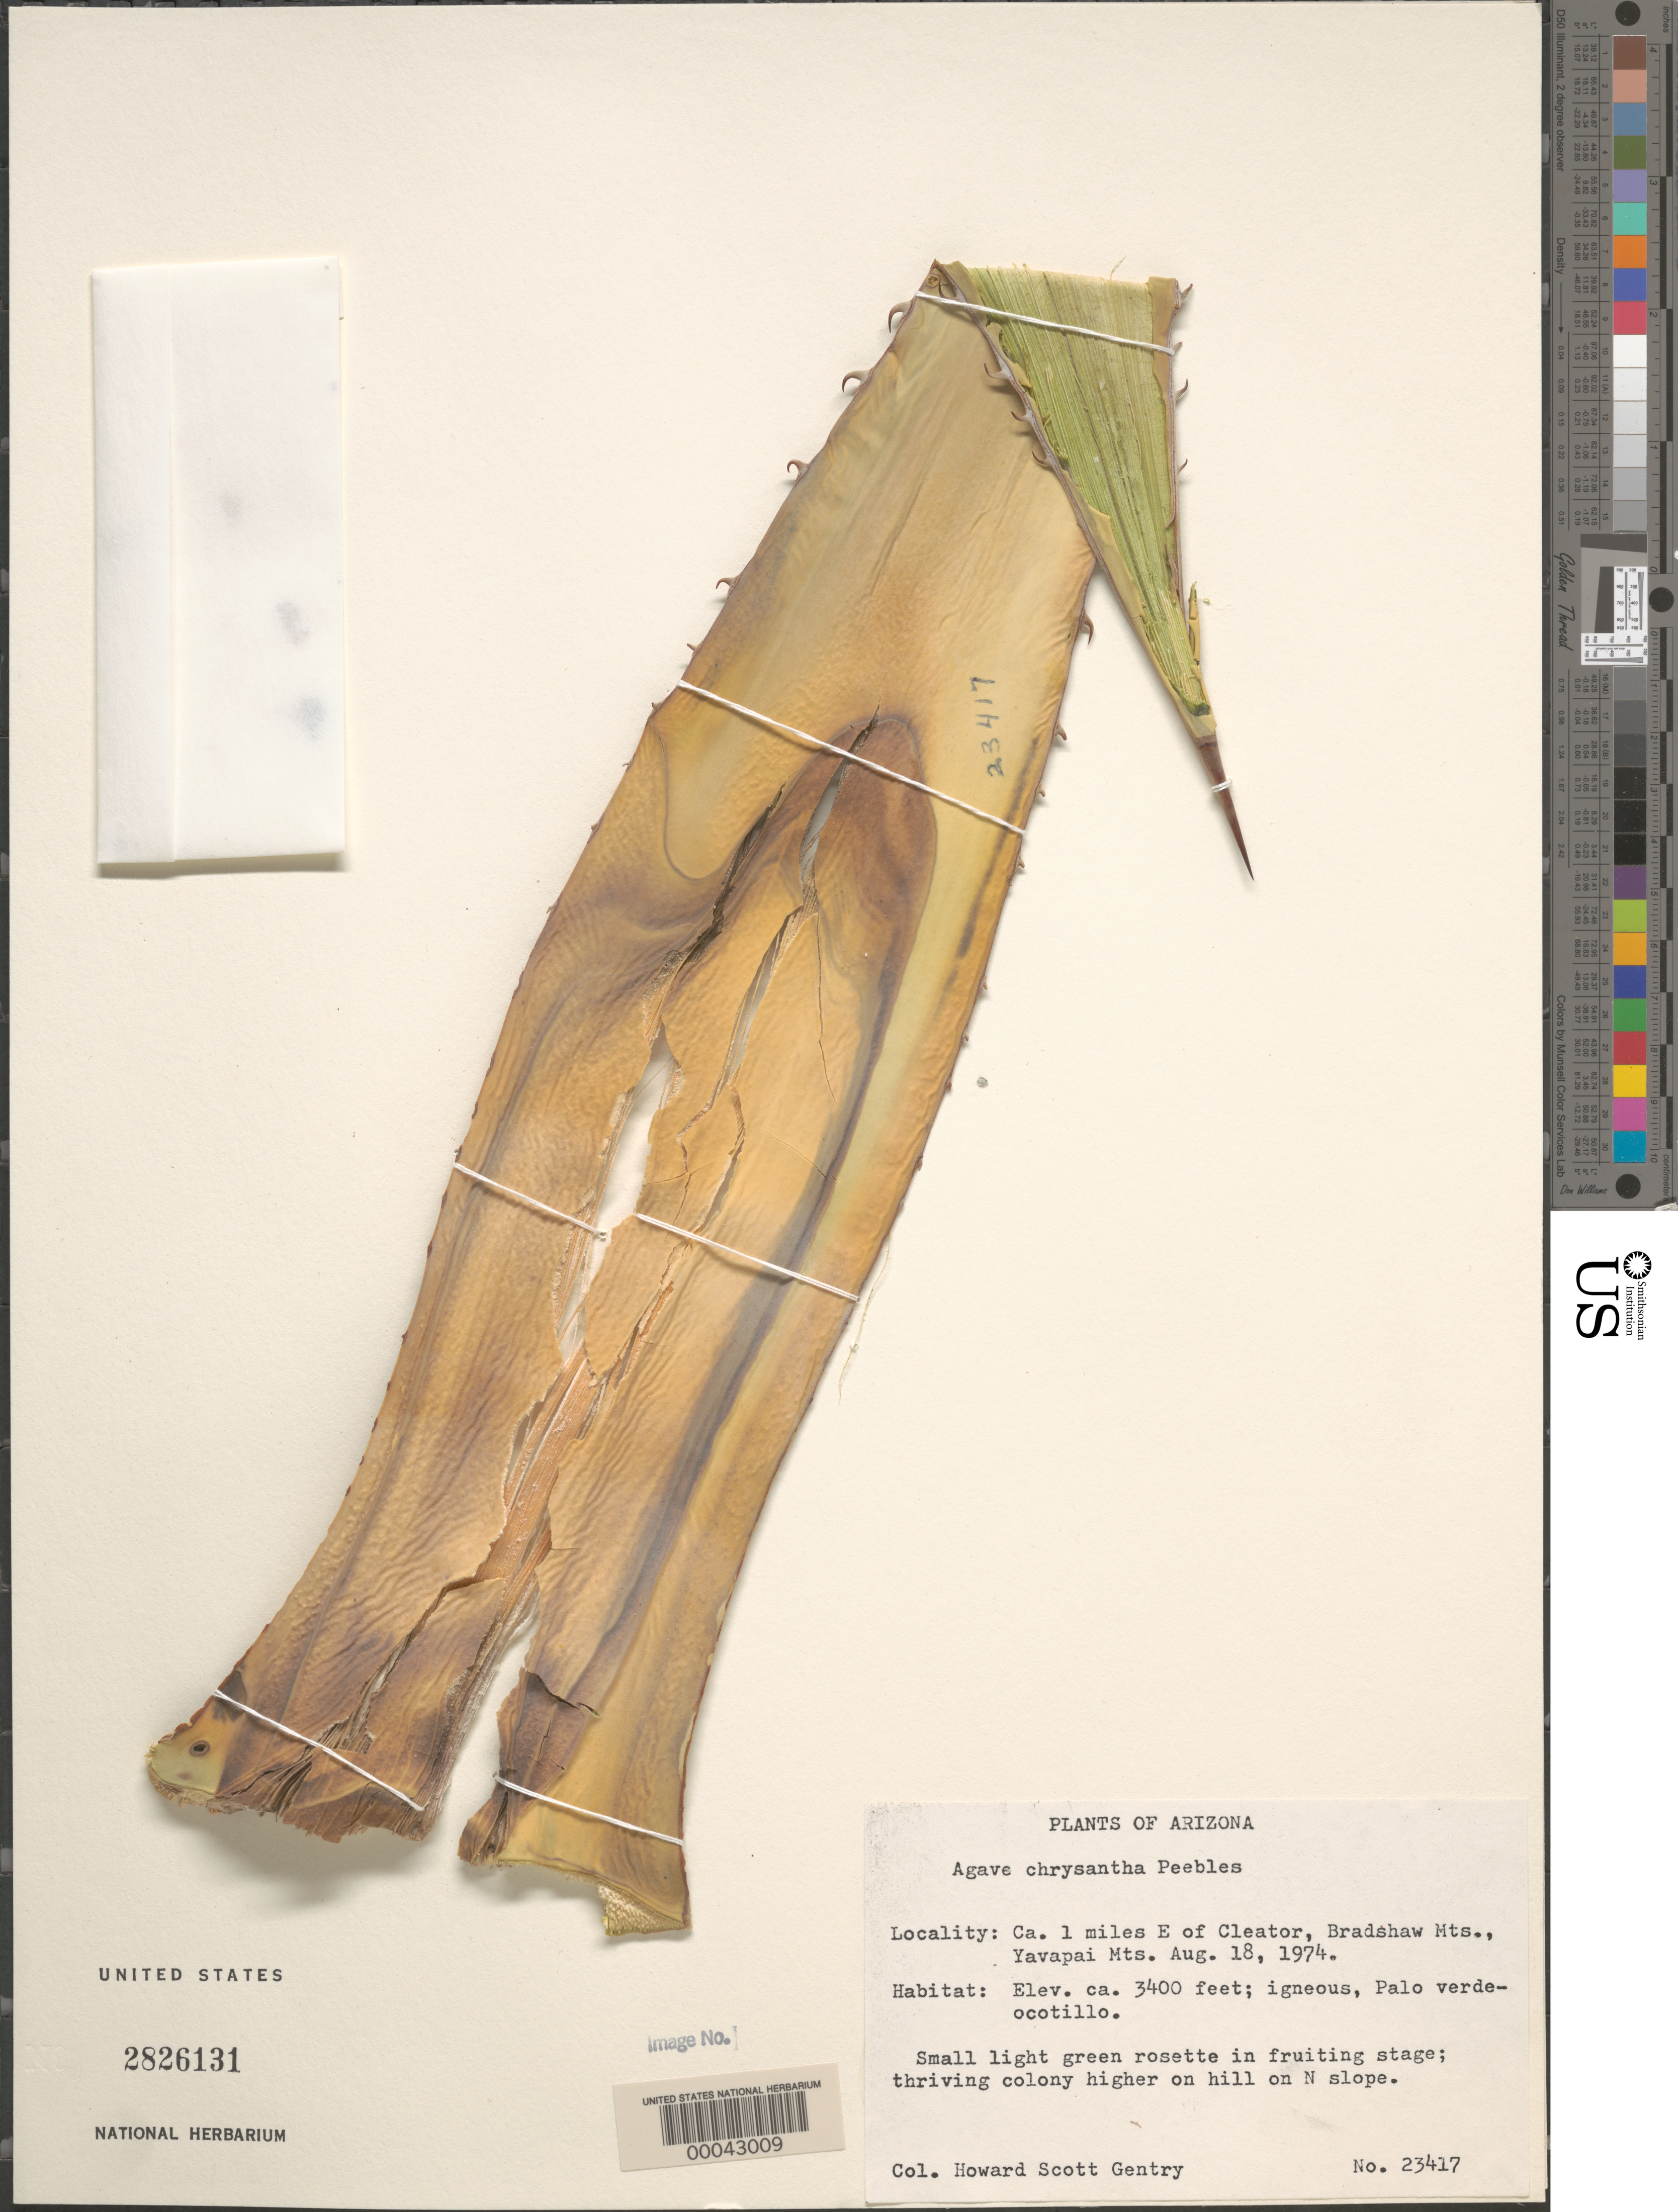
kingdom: Plantae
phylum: Tracheophyta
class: Liliopsida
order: Asparagales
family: Asparagaceae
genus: Agave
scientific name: Agave chrysantha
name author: Peebles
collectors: H. S. Gentry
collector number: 23417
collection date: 1974-08-18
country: United States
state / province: Arizona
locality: Ca. 1 miles E of Cleator, Bradshaw Mts., Yavapai Mts.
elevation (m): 1036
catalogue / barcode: US 2826131